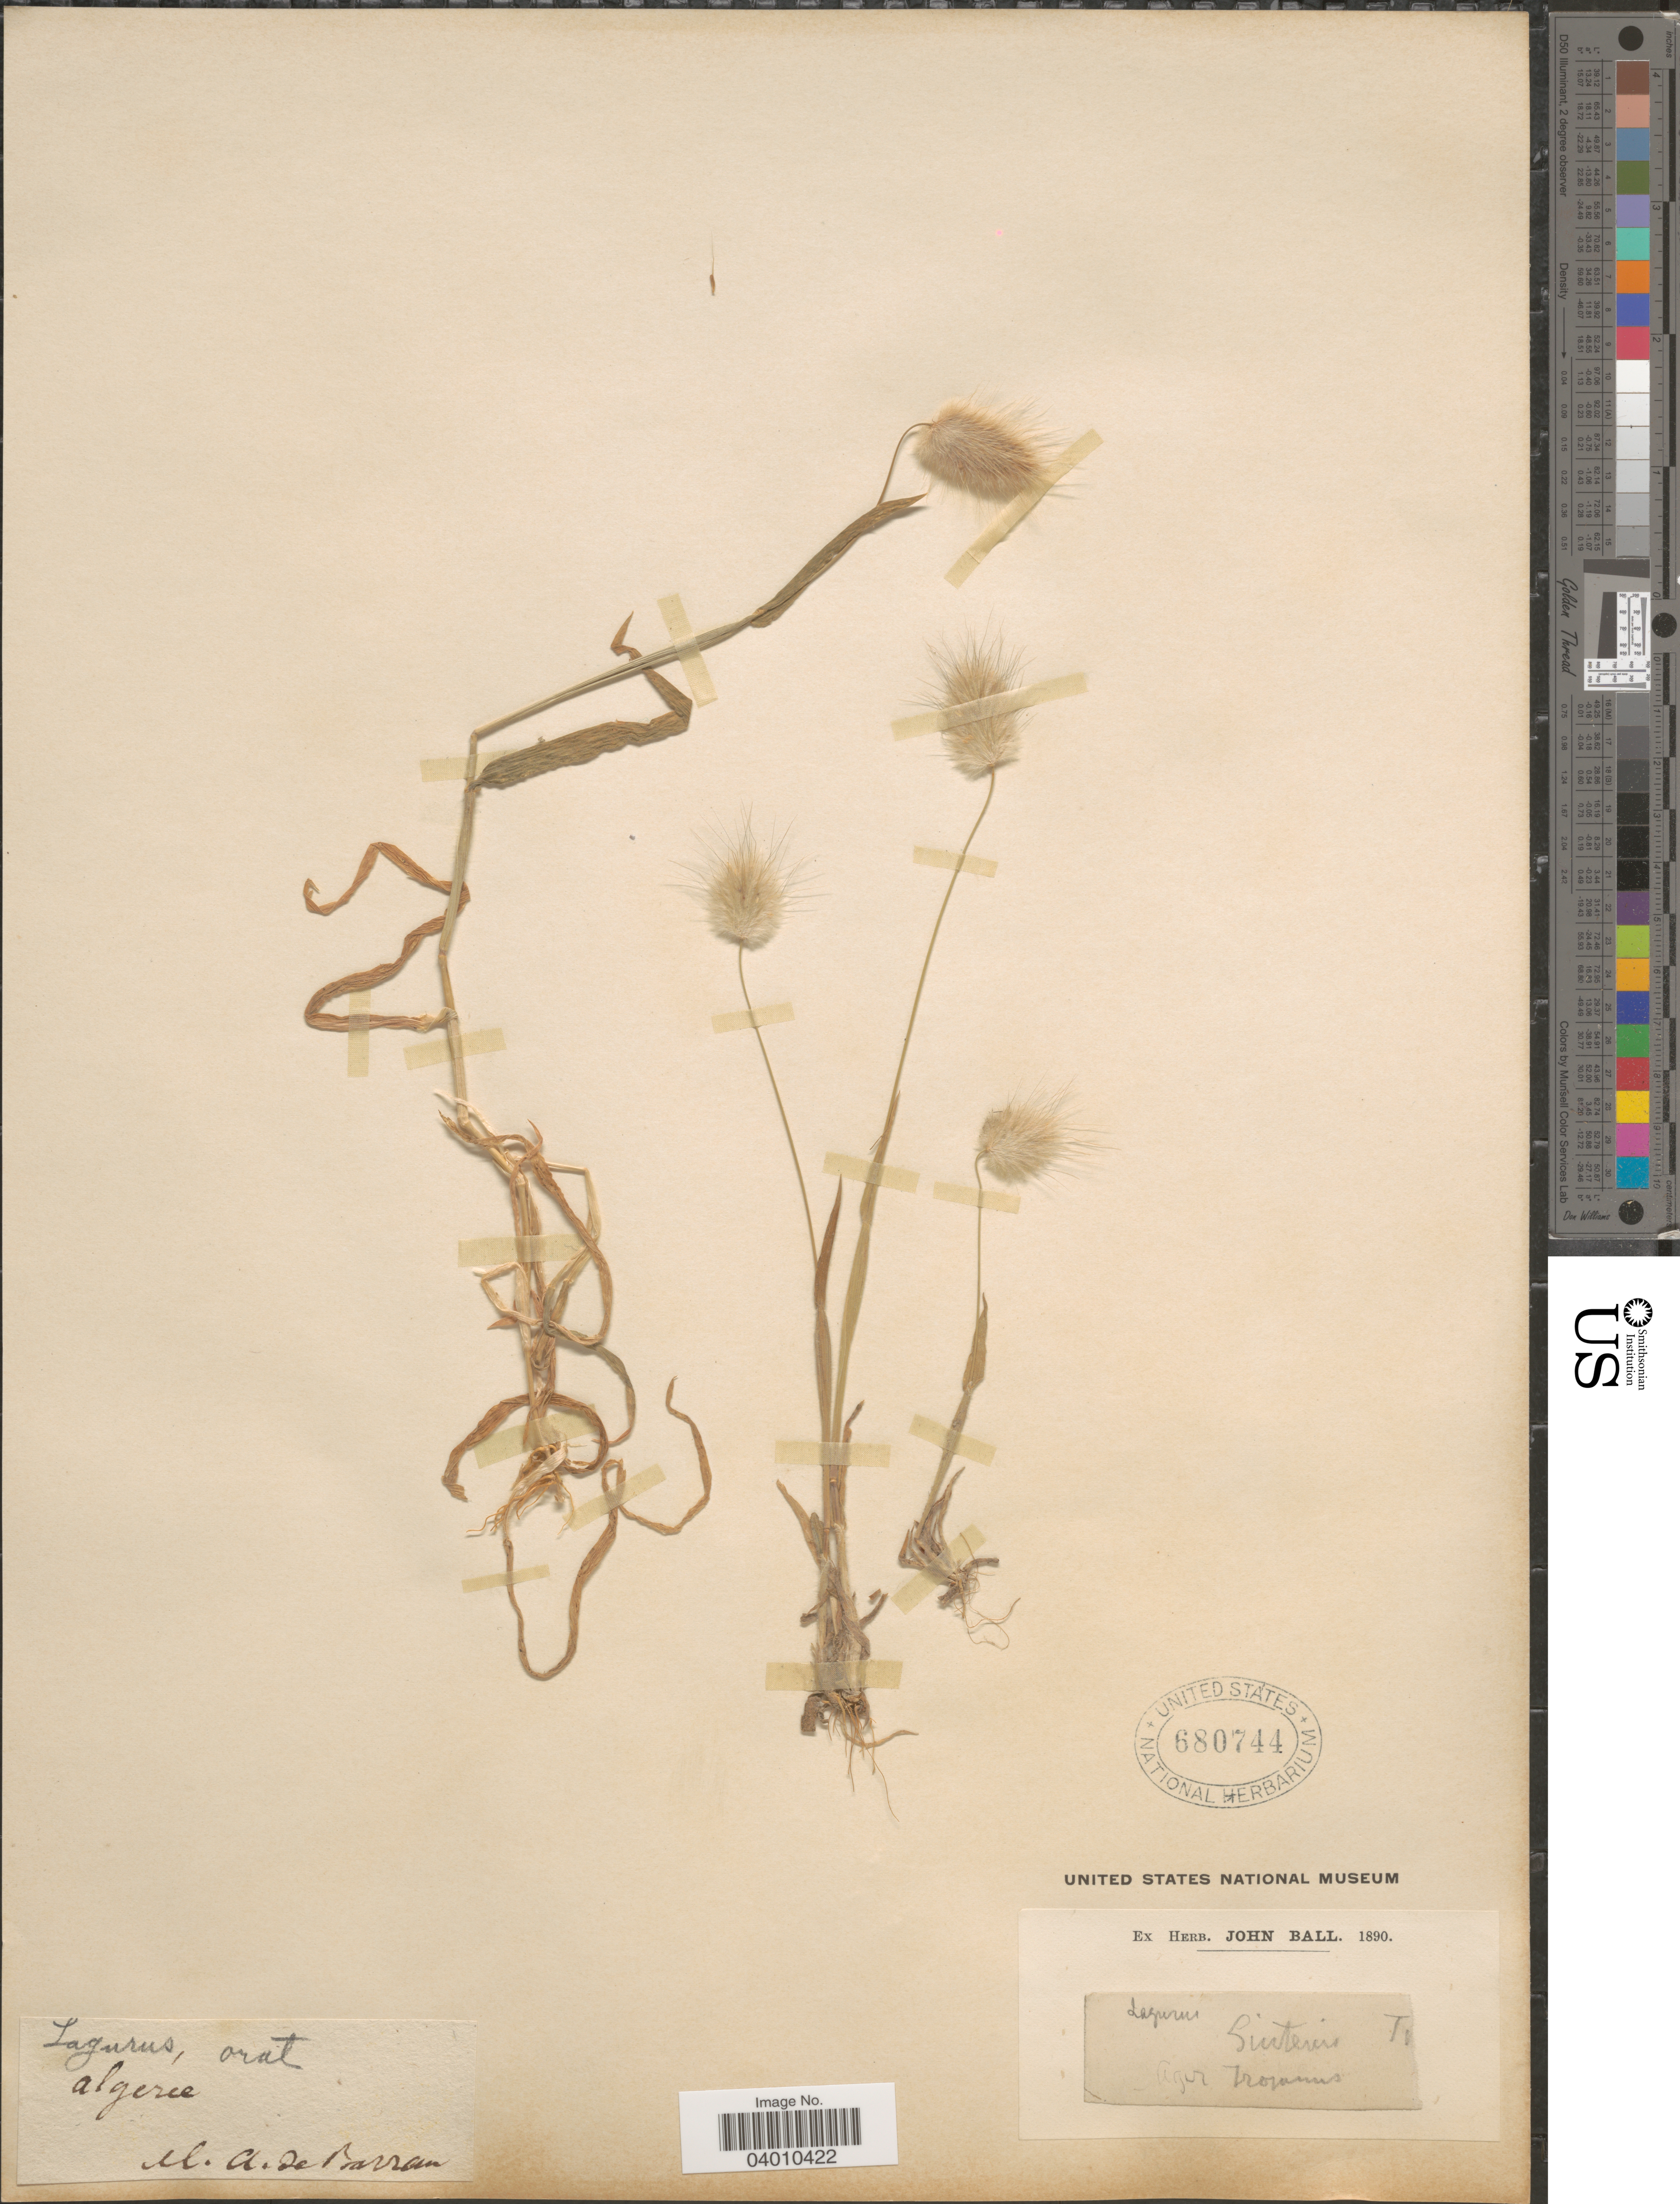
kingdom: Plantae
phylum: Tracheophyta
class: Liliopsida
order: Poales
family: Poaceae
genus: Lagurus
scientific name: Lagurus ovatus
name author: L.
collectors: M. Barran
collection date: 1890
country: Algeria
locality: Trojanus.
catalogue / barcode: US 680744